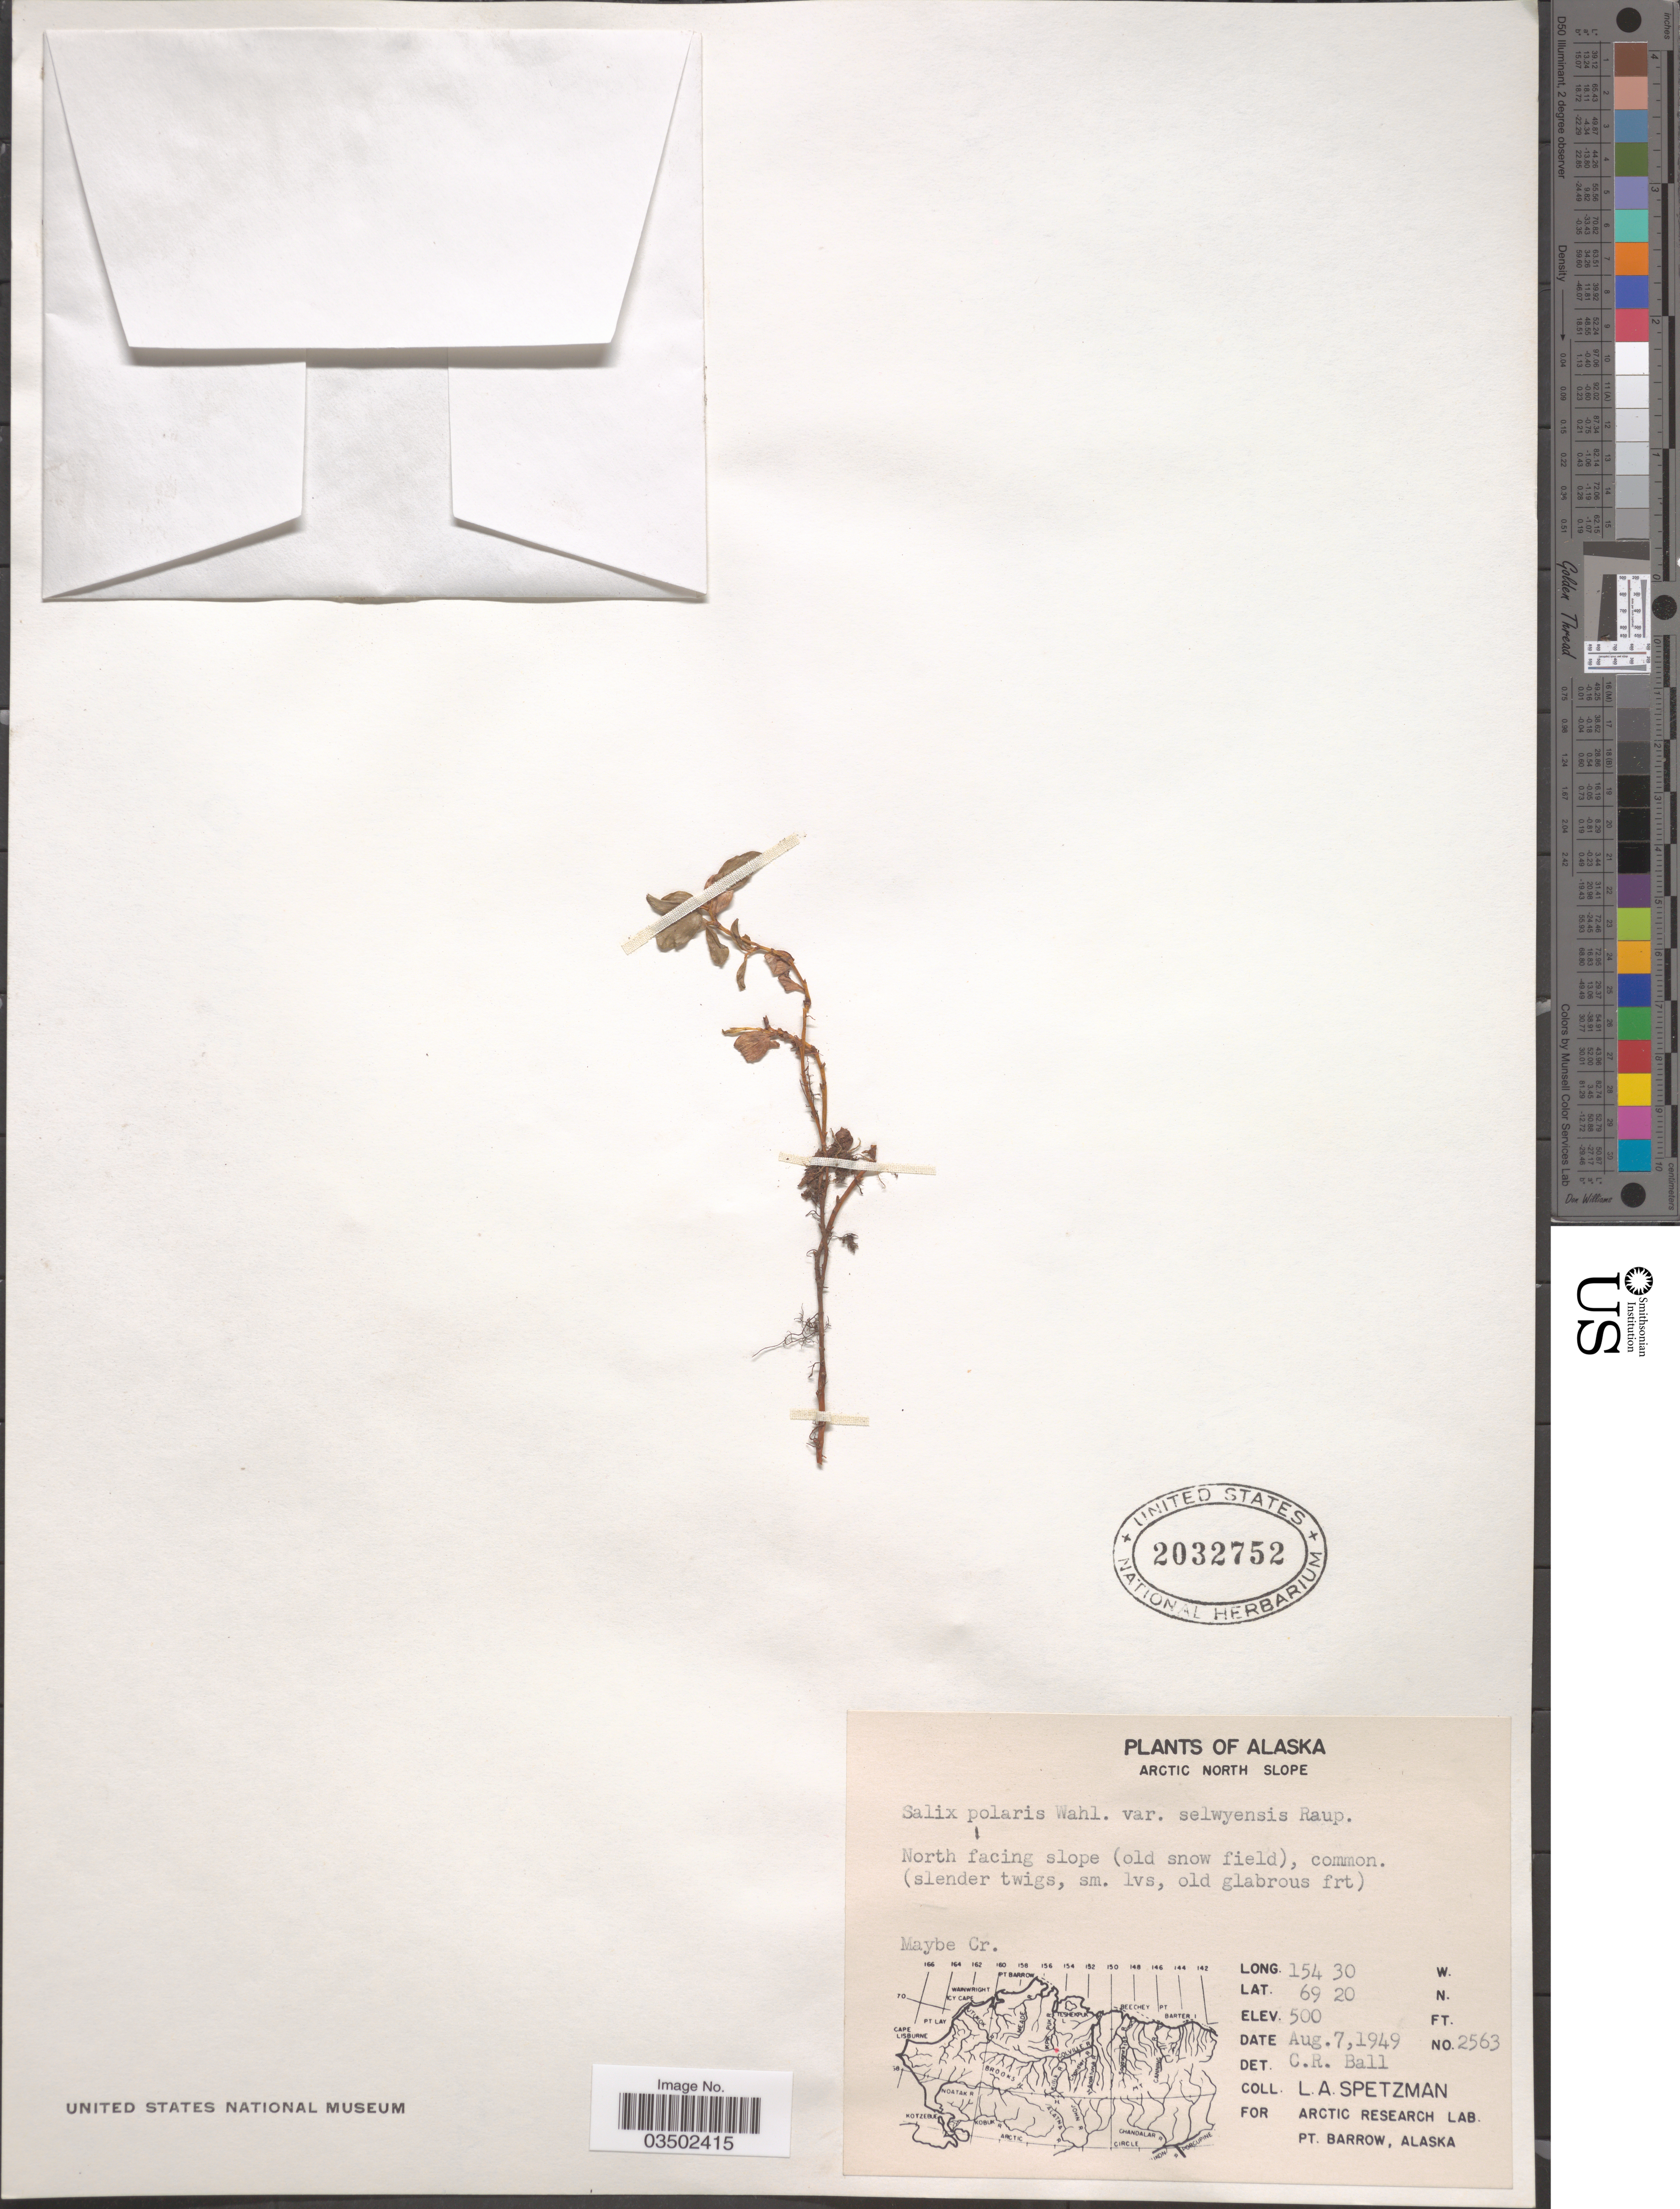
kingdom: Plantae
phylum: Tracheophyta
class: Magnoliopsida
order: Malpighiales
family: Salicaceae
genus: Salix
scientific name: Salix polaris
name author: Wahlenb.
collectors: L. Spetzman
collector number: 2563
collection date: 1949-08-07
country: United States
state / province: Alaska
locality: Arctic North Slope. North facing slope (old snow field). Maybe Cr.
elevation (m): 152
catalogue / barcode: US 2032752